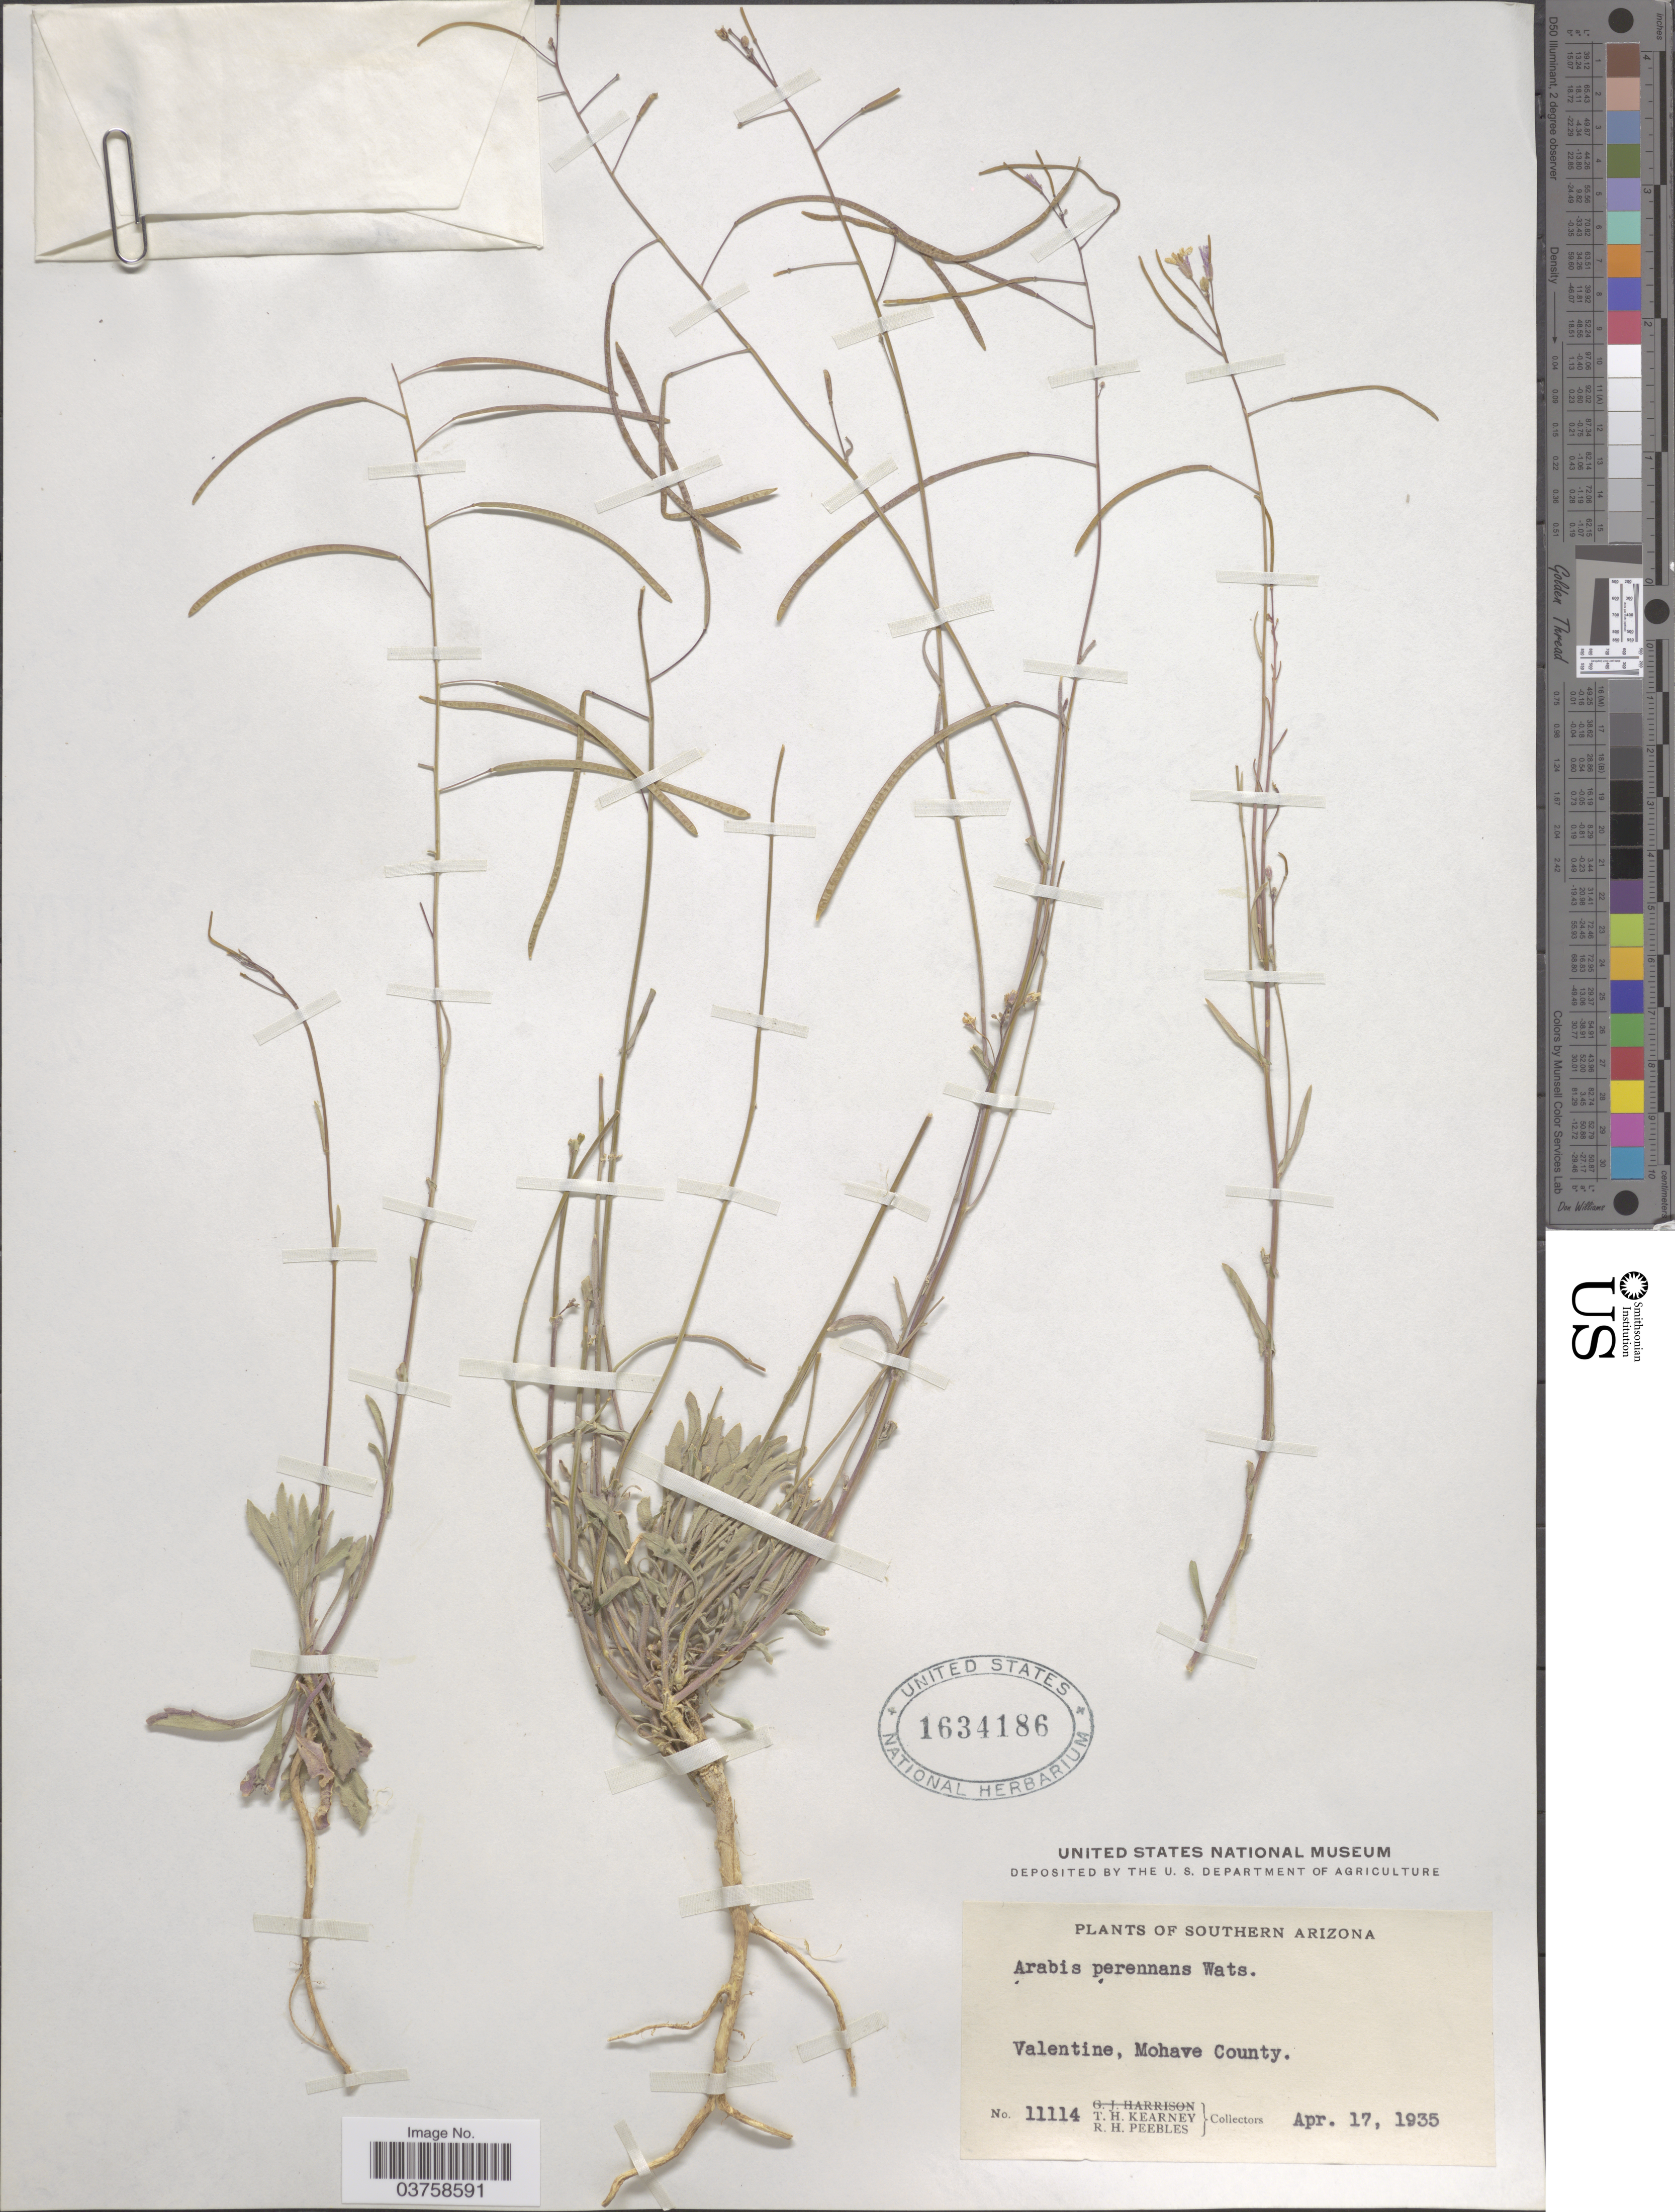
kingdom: Plantae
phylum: Tracheophyta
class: Magnoliopsida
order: Brassicales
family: Brassicaceae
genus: Arabis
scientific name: Arabis perennans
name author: S. Watson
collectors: T. H. Kearney & R. H. Peebles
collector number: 11114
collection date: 1935-04-17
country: United States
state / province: Arizona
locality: Southern Arizona. Valentine, Mohave County.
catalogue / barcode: US 1634186